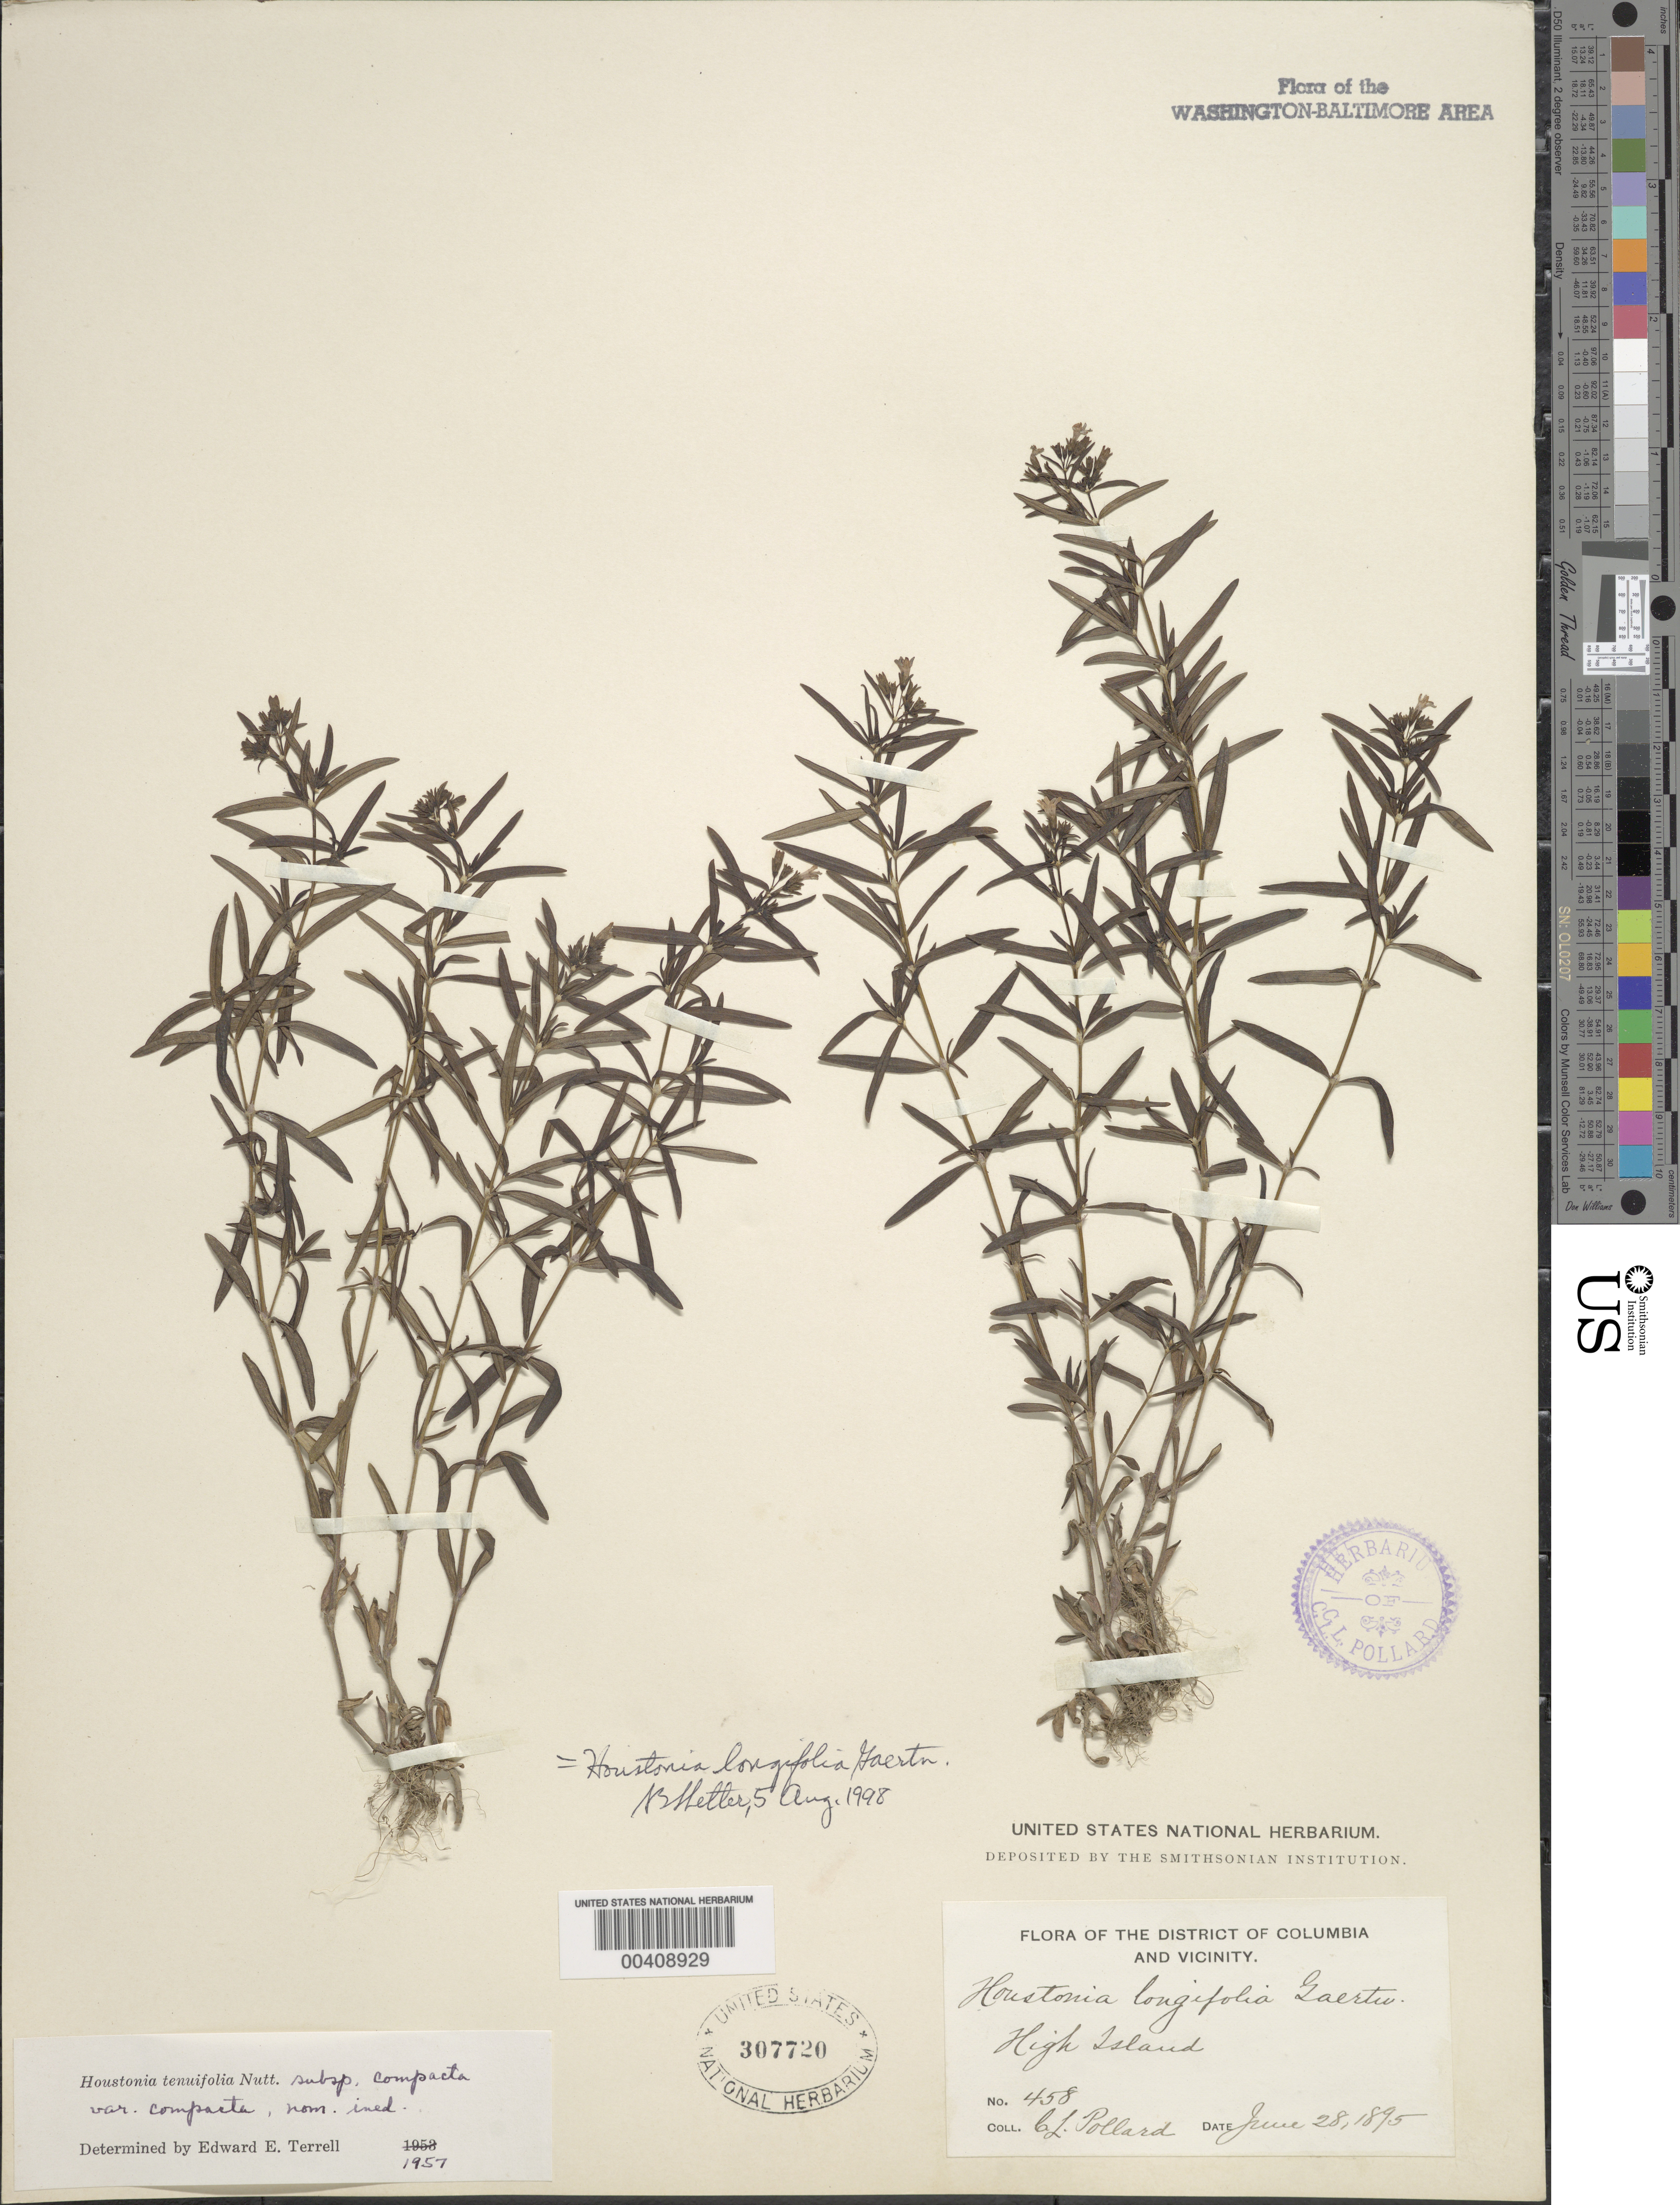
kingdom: Plantae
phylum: Tracheophyta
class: Magnoliopsida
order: Gentianales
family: Rubiaceae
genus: Houstonia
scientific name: Houstonia longifolia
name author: Gaertn.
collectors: C. L. Pollard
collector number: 458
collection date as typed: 28 Jun 1895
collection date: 1895-06-28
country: United States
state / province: Maryland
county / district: Montgomery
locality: High Island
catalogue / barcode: US 307720